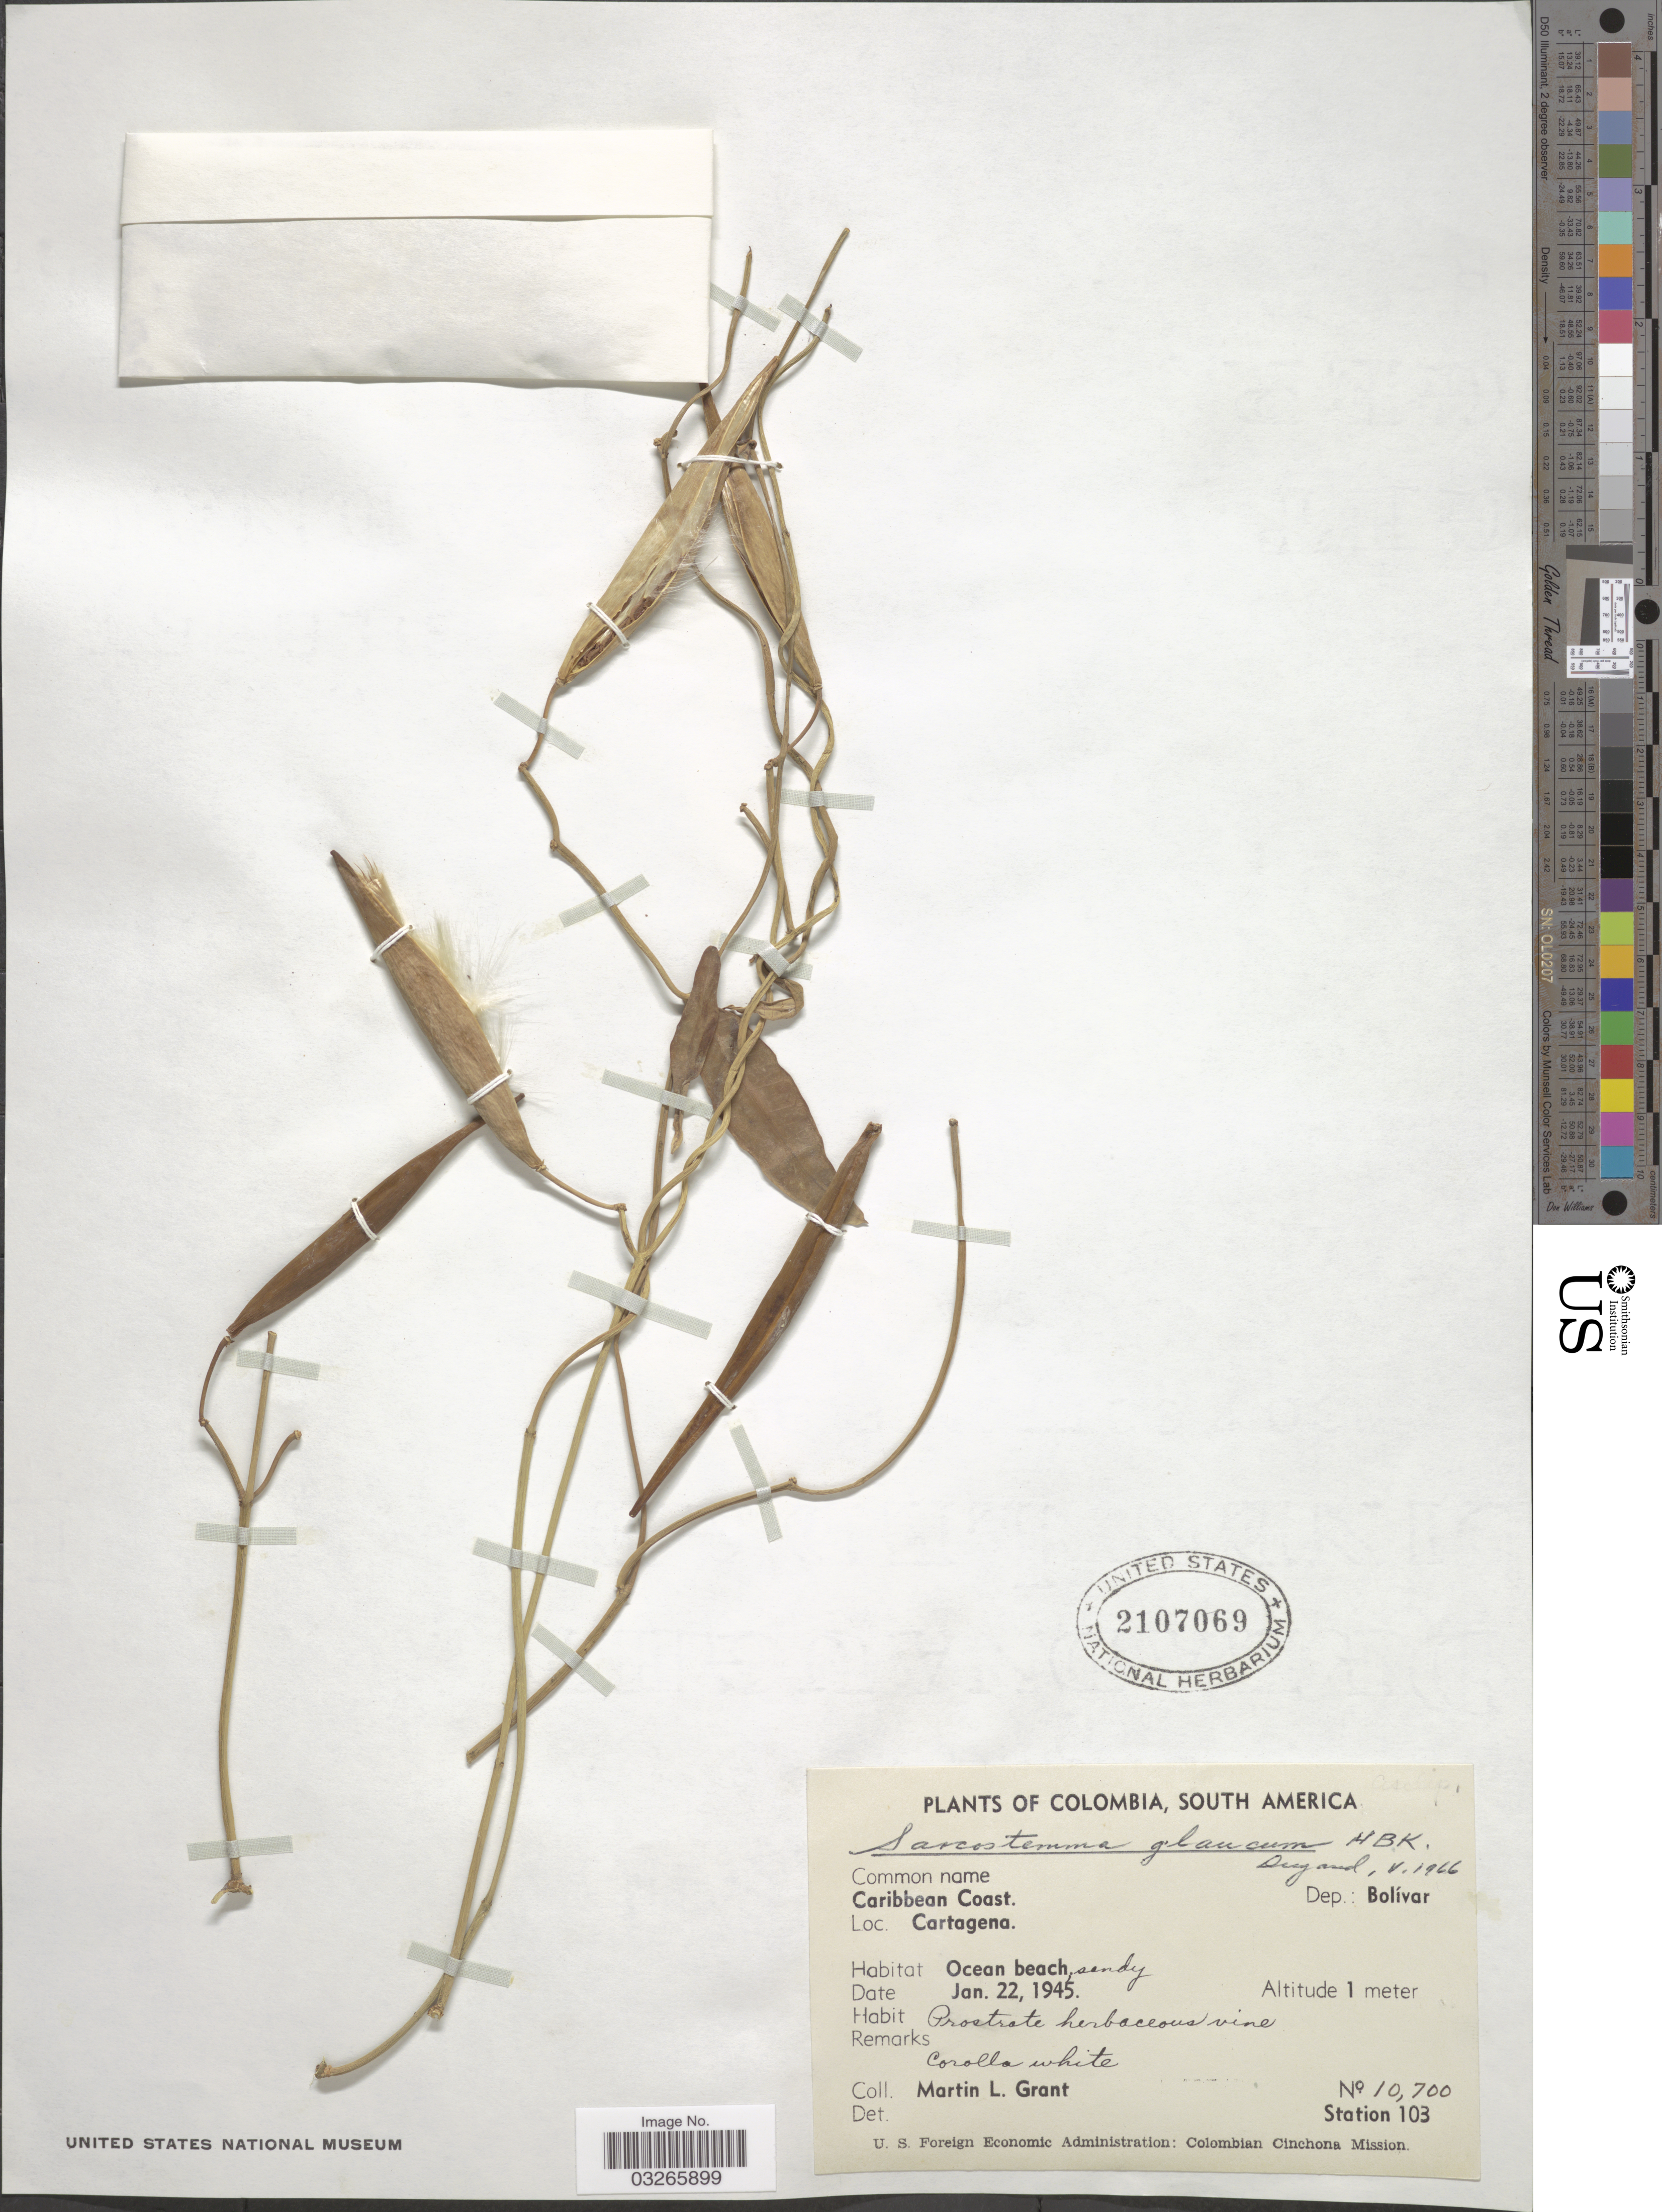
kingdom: Plantae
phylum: Tracheophyta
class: Magnoliopsida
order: Gentianales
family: Apocynaceae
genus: Sarcostemma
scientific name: Sarcostemma glaucum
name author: Kunth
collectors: M. L. Grant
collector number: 10700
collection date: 1945-01-22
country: Colombia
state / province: Bolívar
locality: Caribbean Coast. Dep.: Bolívar. Cartagena.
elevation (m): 1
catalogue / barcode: US 2107069